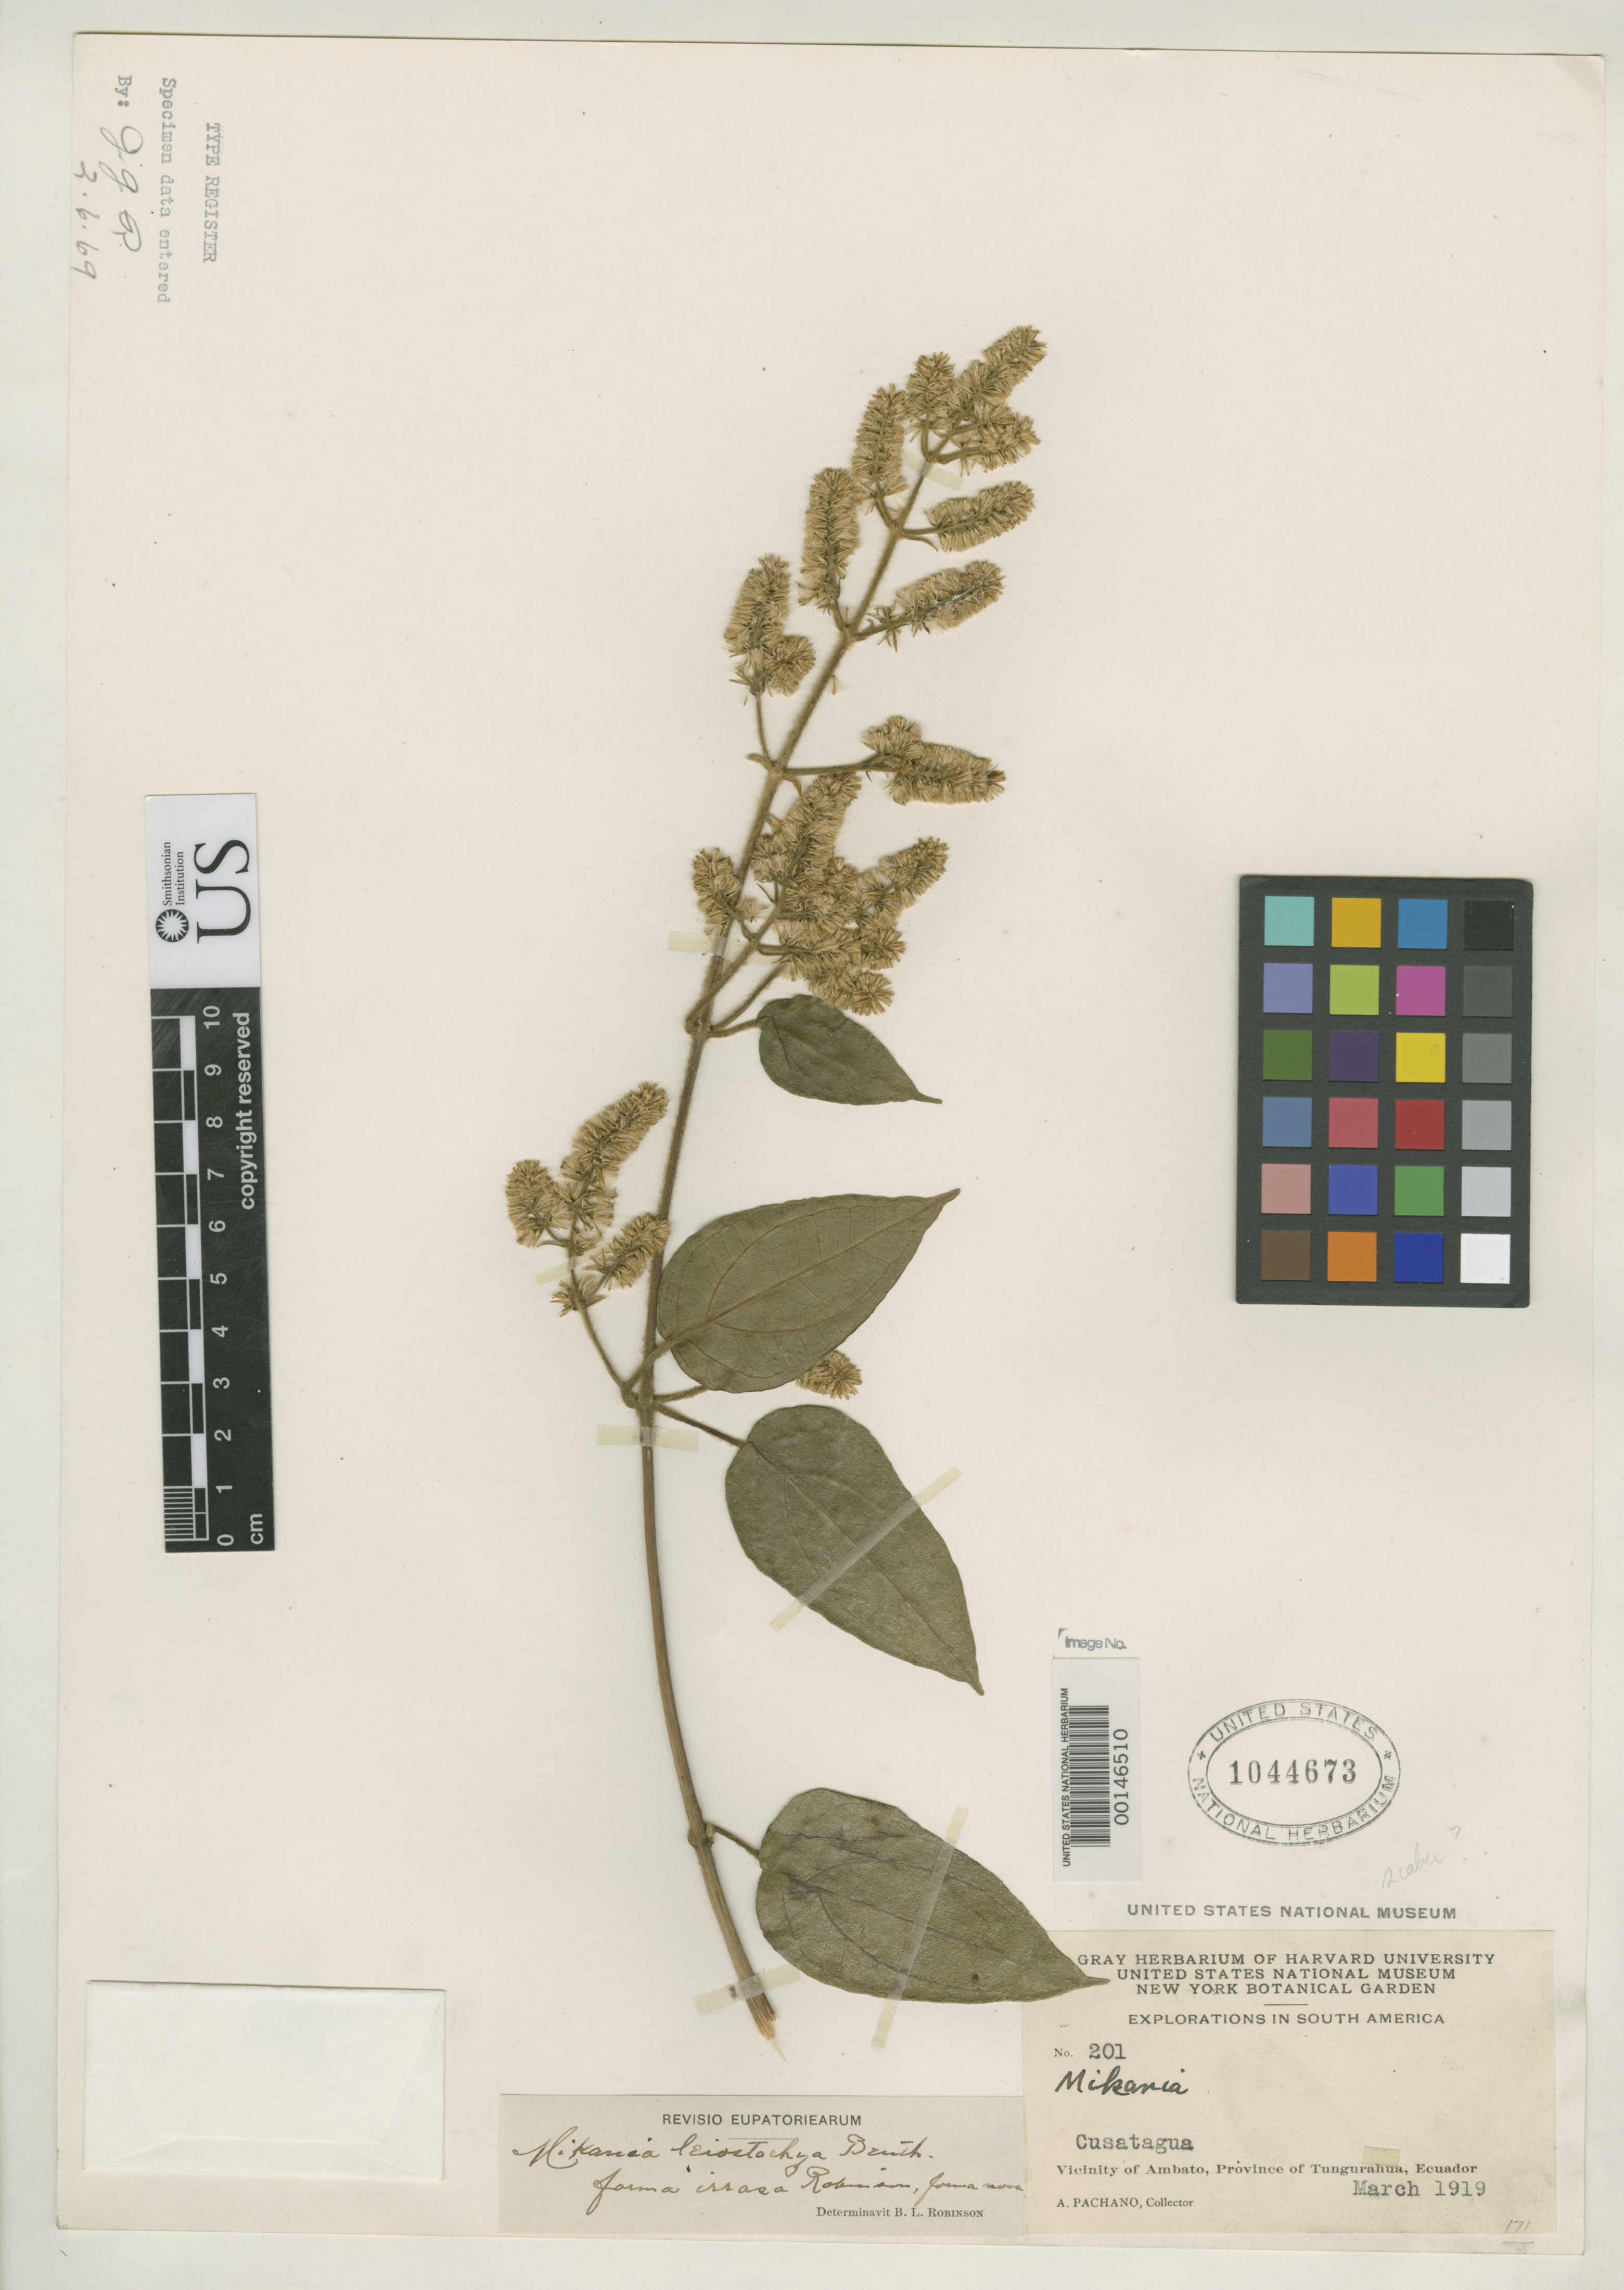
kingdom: Plantae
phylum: Tracheophyta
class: Magnoliopsida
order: Asterales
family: Asteraceae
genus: Mikania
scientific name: Mikania leiostachya f. irrasa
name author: B.L. Rob.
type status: Holotype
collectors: A. Pachano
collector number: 201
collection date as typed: Mar 1919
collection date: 1919-03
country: Ecuador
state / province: Tungurahua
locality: Cusatagua, vicinity of Ambato.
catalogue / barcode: US 1044673